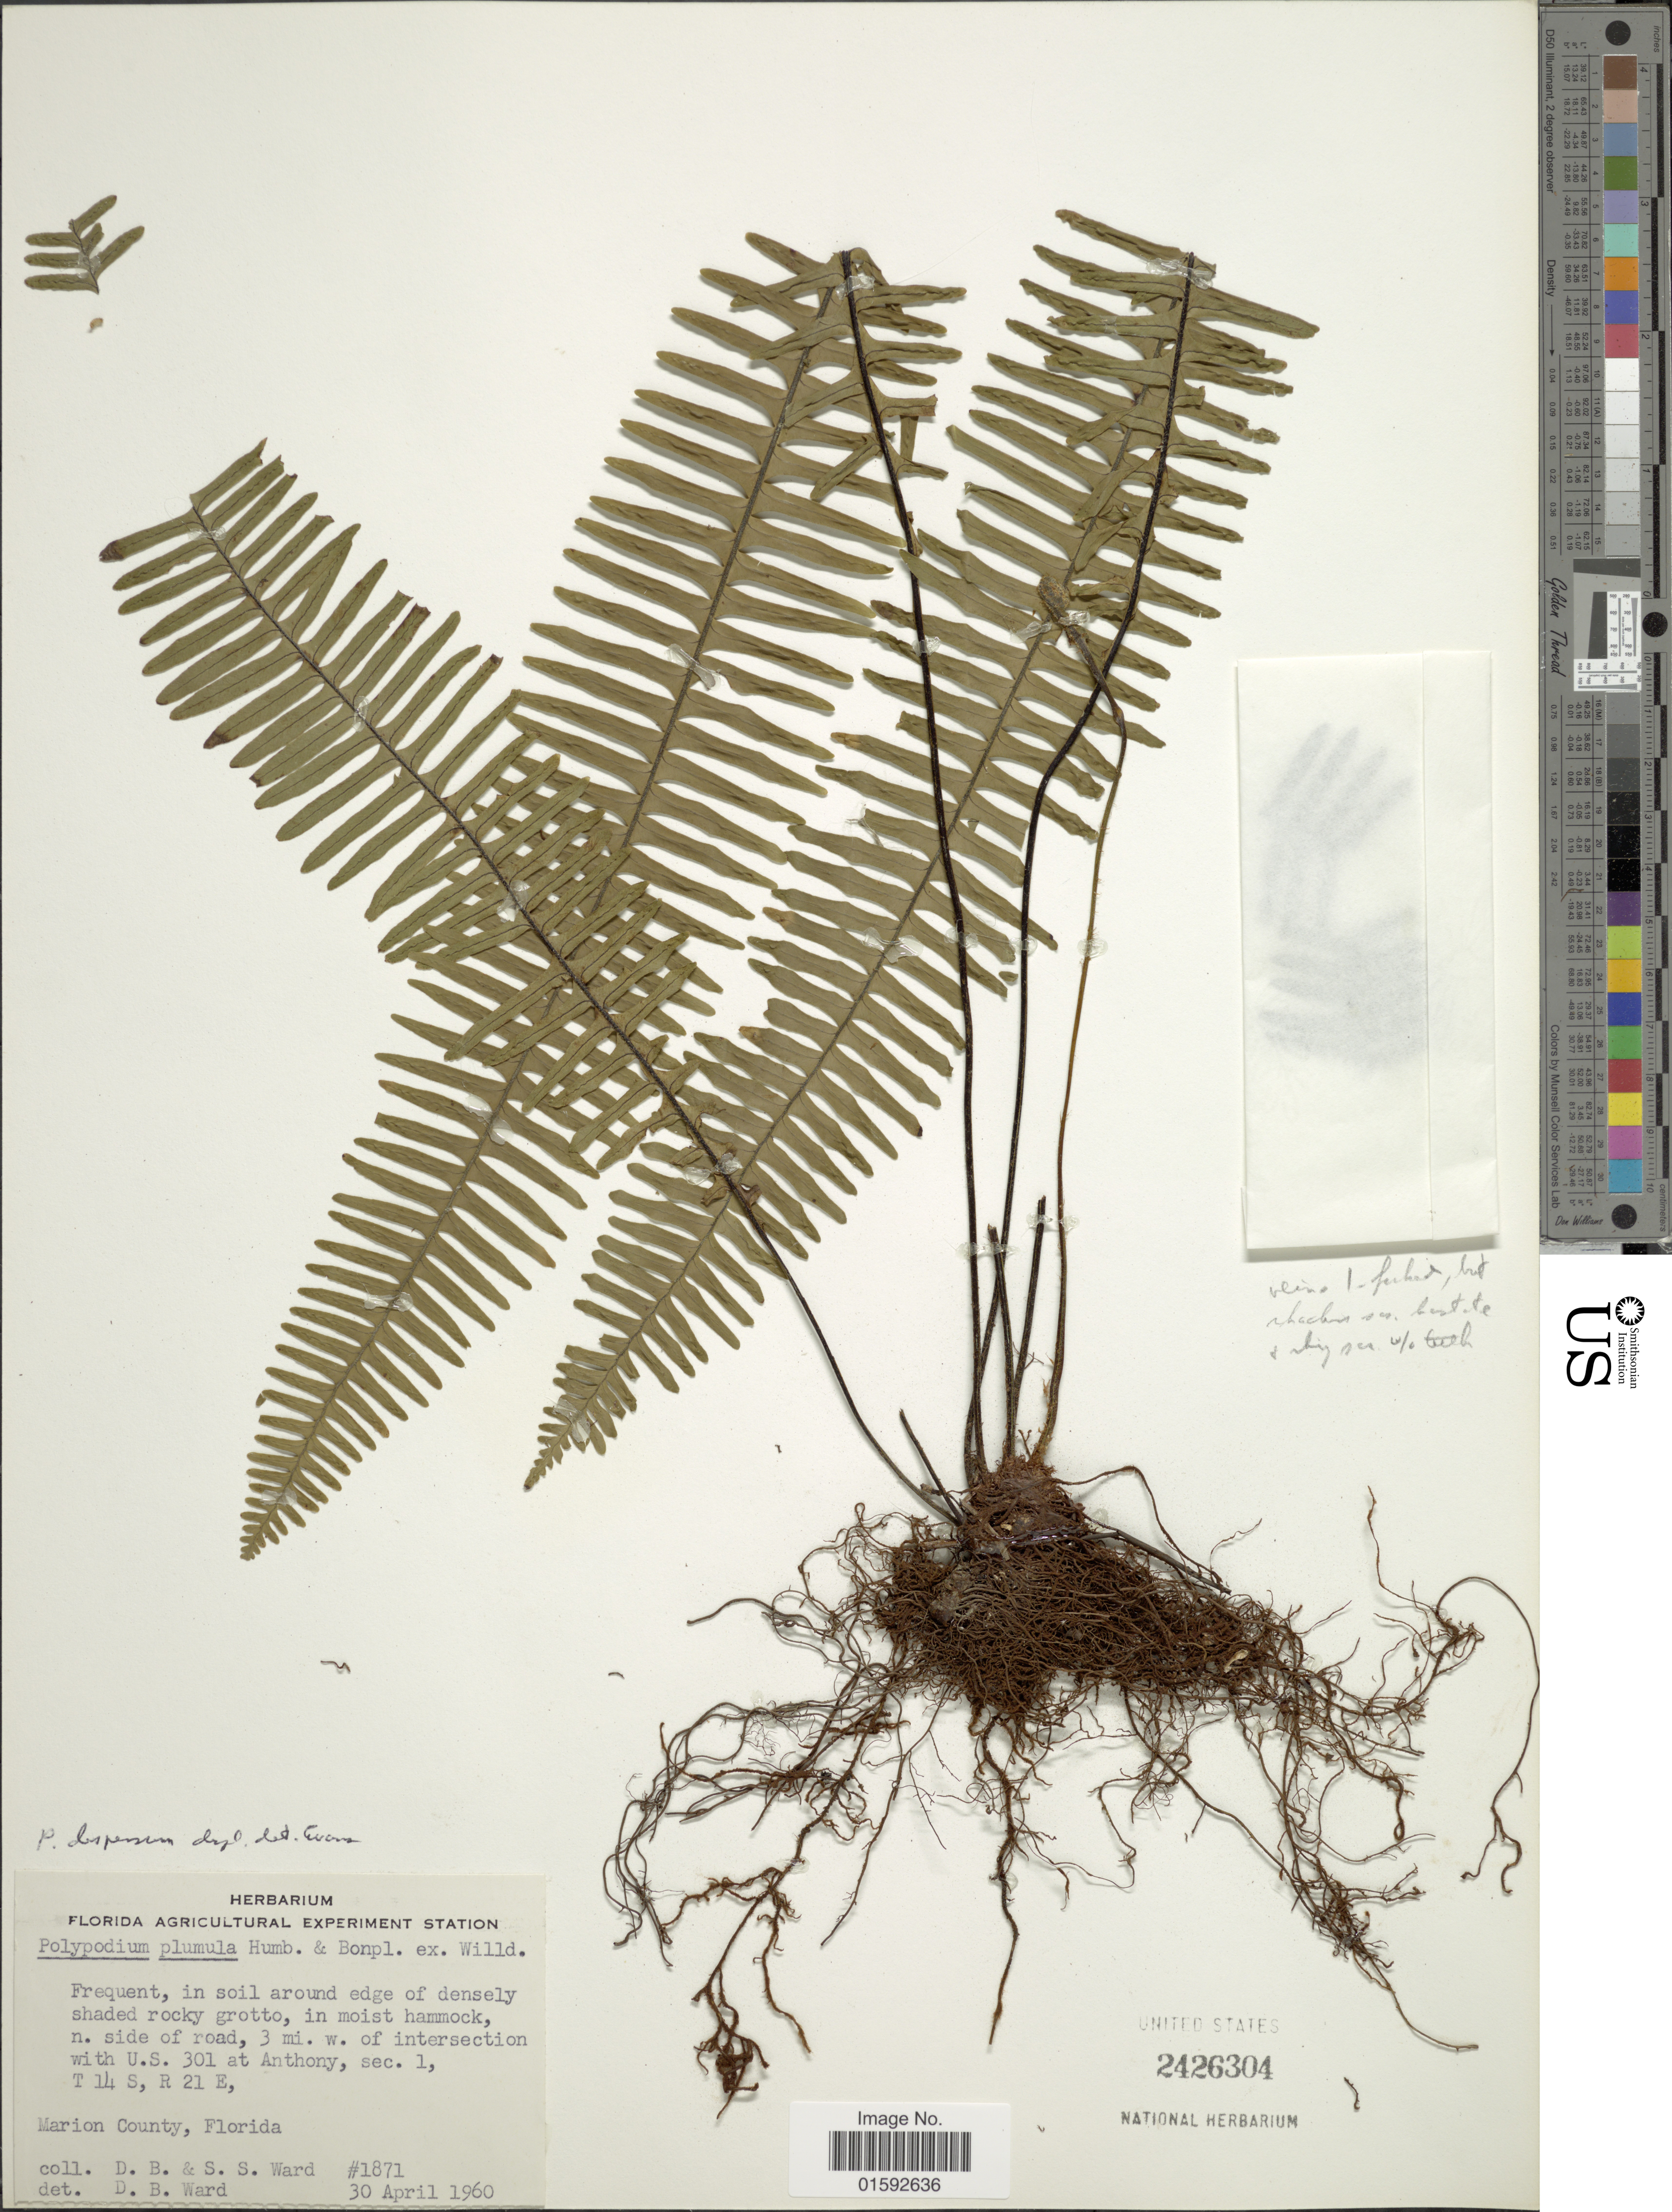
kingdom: Plantae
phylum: Tracheophyta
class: Polypodiopsida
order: Polypodiales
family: Polypodiaceae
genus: Pecluma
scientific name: Pecluma dispersa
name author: (A.M. Evans) M.G. Price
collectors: D. B. Ward & S. S. Ward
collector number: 1871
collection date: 1960-04-30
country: United States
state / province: Florida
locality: Frequent, in soil around edge of densely shaded rocky grotto, in moist hammock, n. side of road, 3 mi. w. of intersection with U.S. 301 at Anthony, sec. 1, T 14 S, R 21 E, Marion County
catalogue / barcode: US 2426304